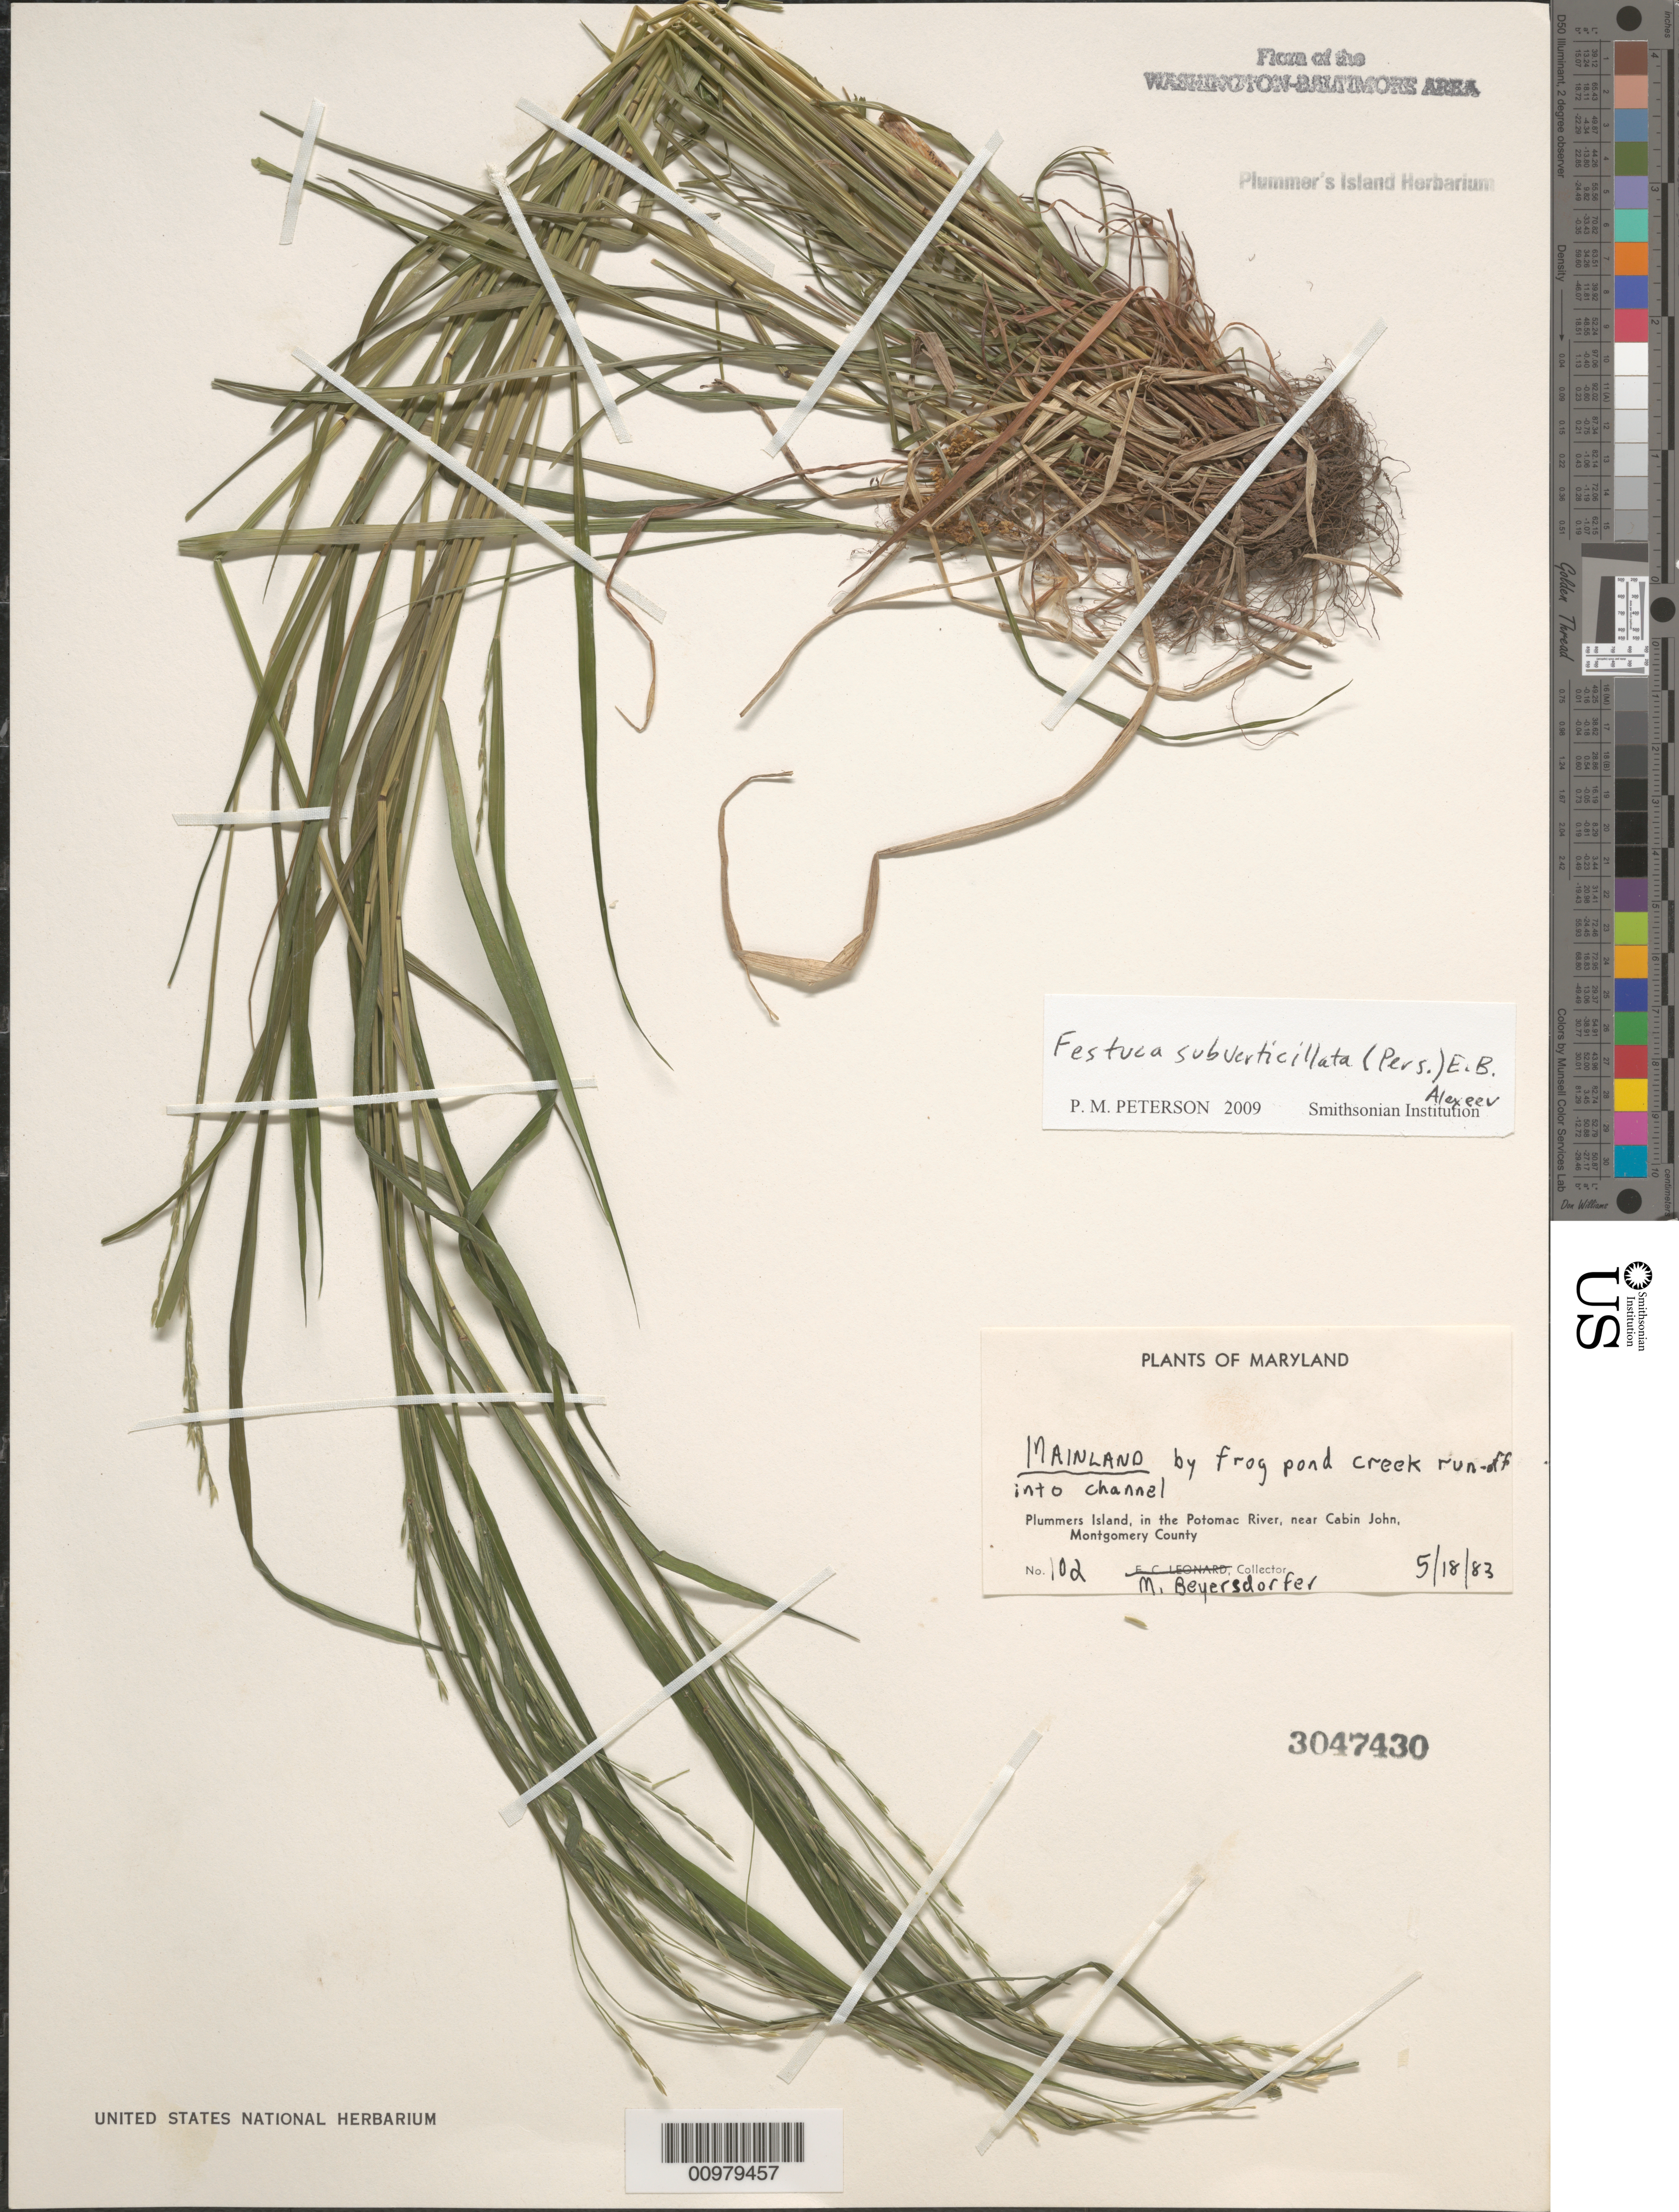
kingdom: Plantae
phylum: Tracheophyta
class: Liliopsida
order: Poales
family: Poaceae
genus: Festuca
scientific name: Festuca subverticillata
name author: (Pers.) E.B. Alexeev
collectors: M. Beyersdorfer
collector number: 102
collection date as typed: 18 May 1983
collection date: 1983-05-18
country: United States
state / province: Maryland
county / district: Montgomery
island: Plummers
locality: Plummer's Island; frog pond creek run-off into channel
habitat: by frog pond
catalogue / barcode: US 3047430